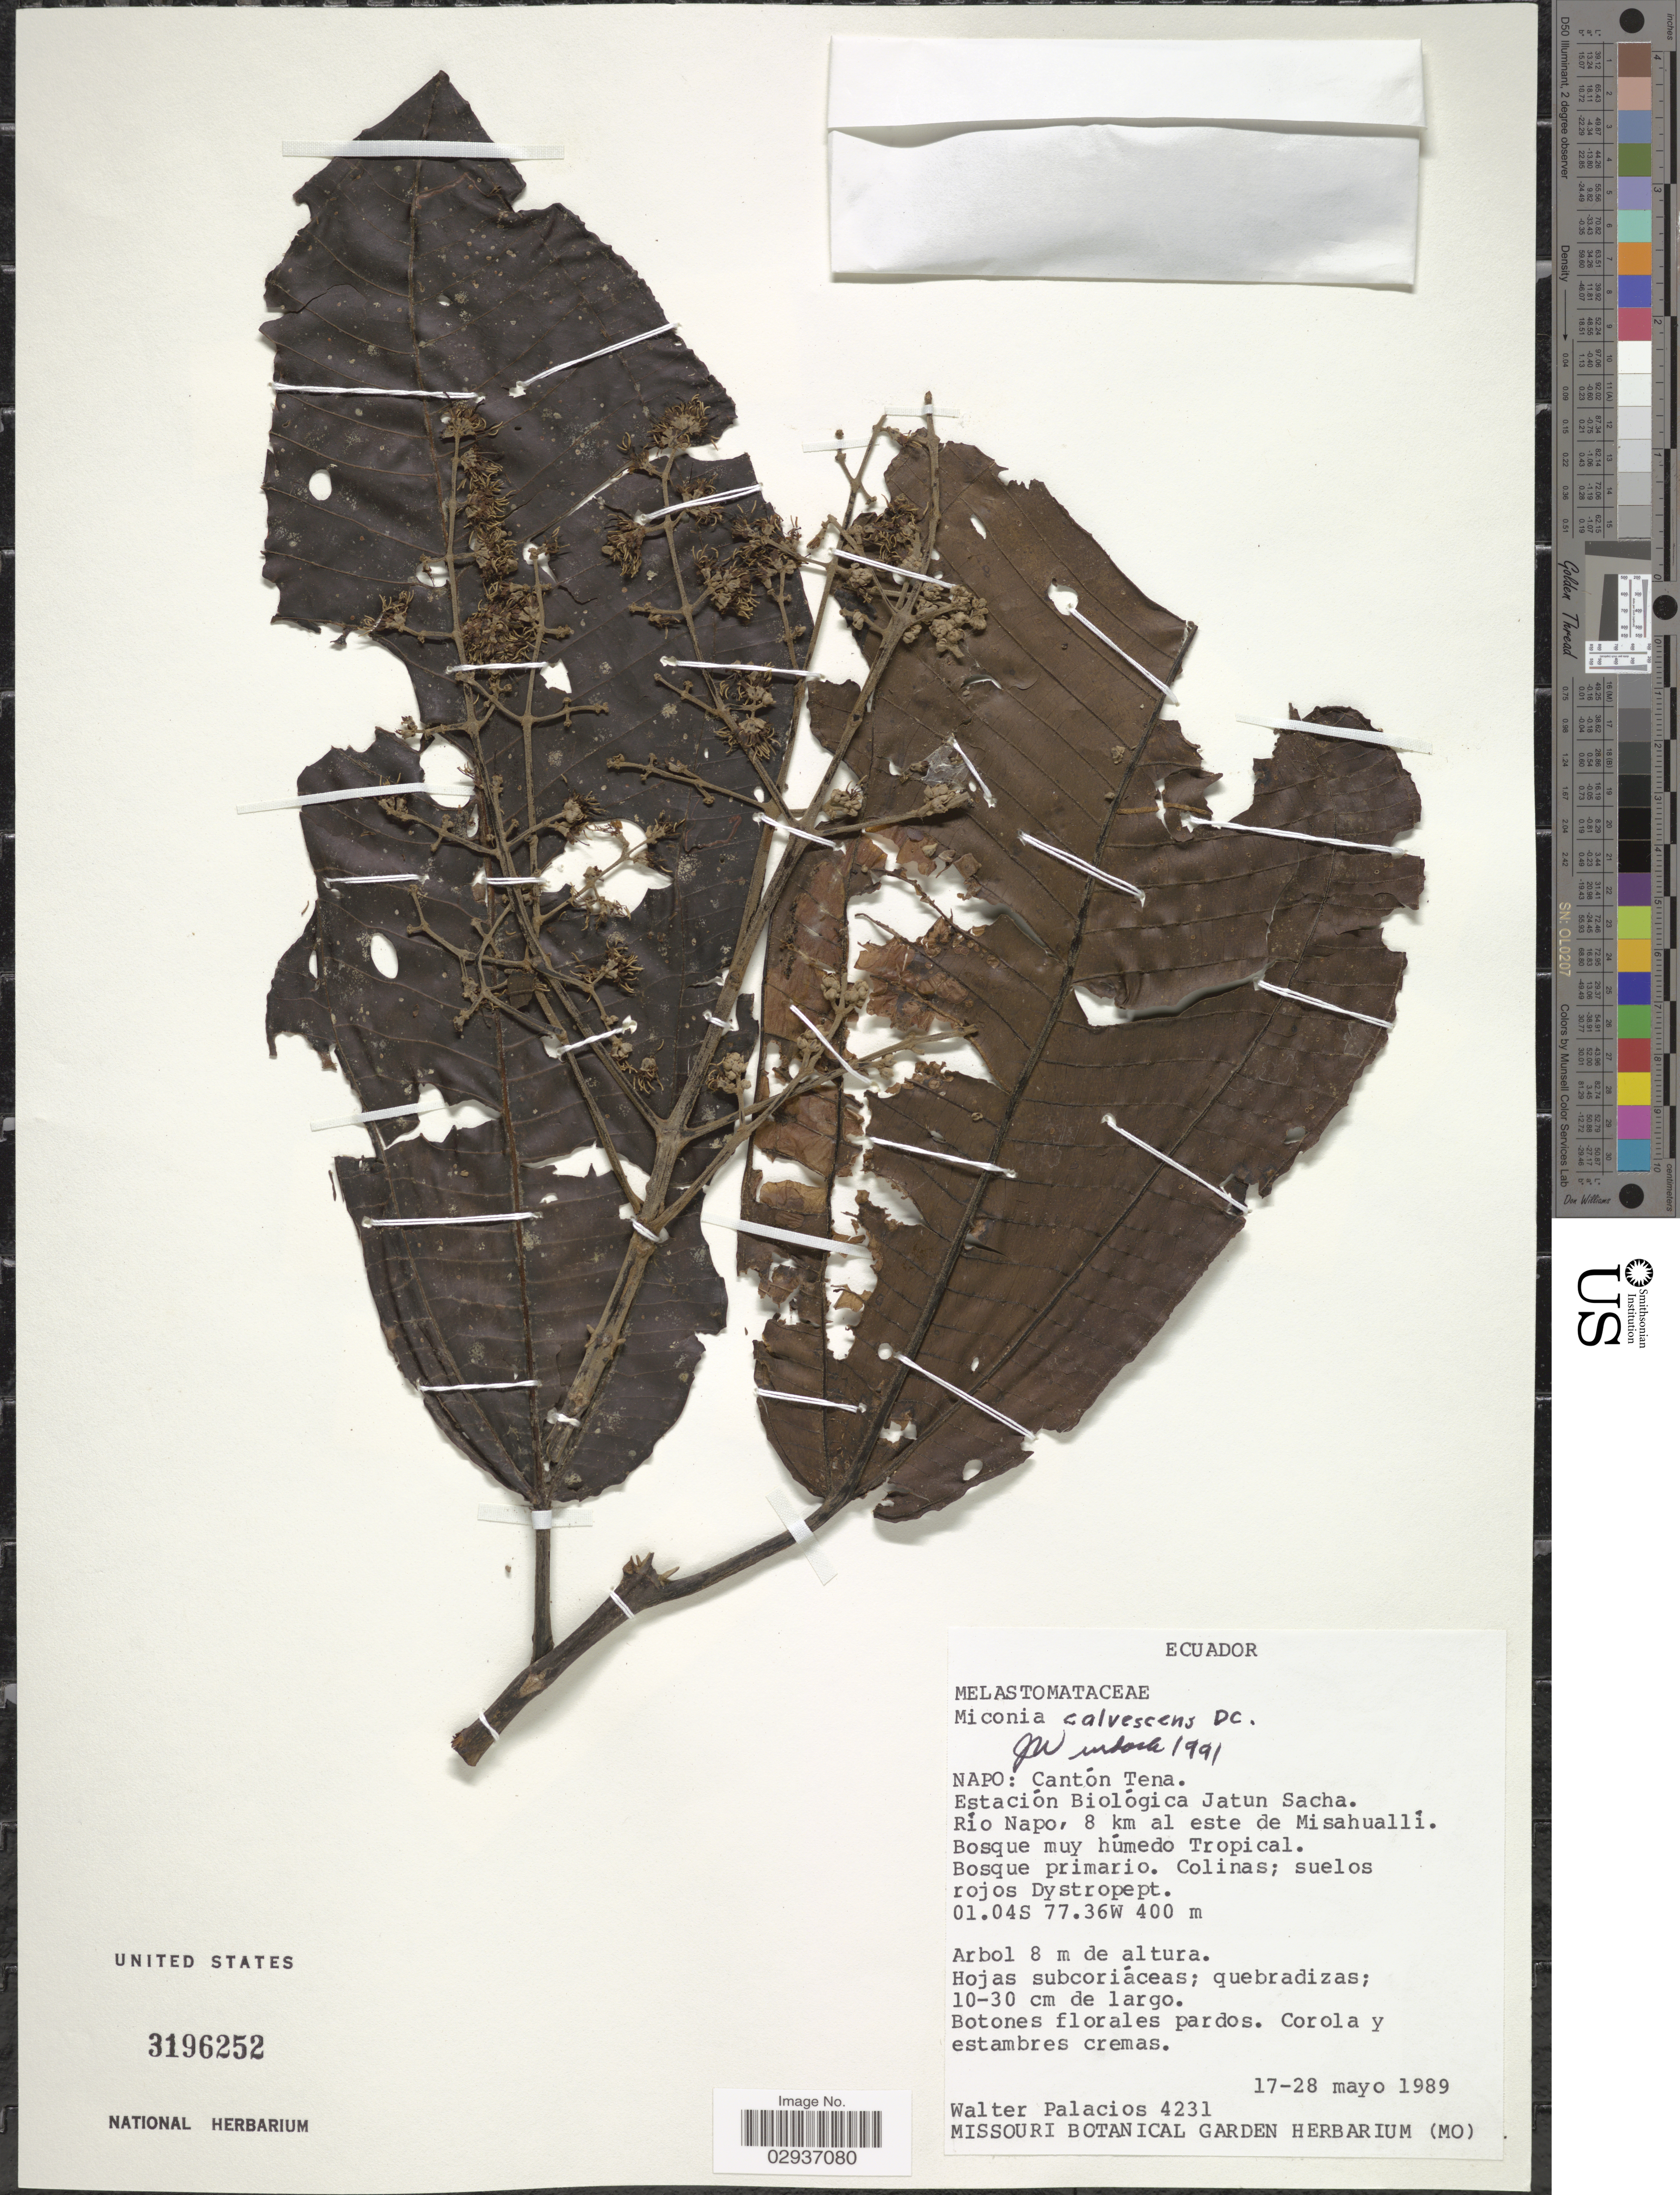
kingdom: Plantae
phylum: Tracheophyta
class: Magnoliopsida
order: Myrtales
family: Melastomataceae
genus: Miconia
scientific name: Miconia calvescens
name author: DC.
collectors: W. Palacios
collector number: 4231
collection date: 1989-05-17/1989-05-28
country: Ecuador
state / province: Napo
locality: Napo: Cantón Tena. Estación Biológica Jatun Sacha. Río Napo, 8 km al este de Misahuallí.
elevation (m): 400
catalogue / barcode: US 3196252